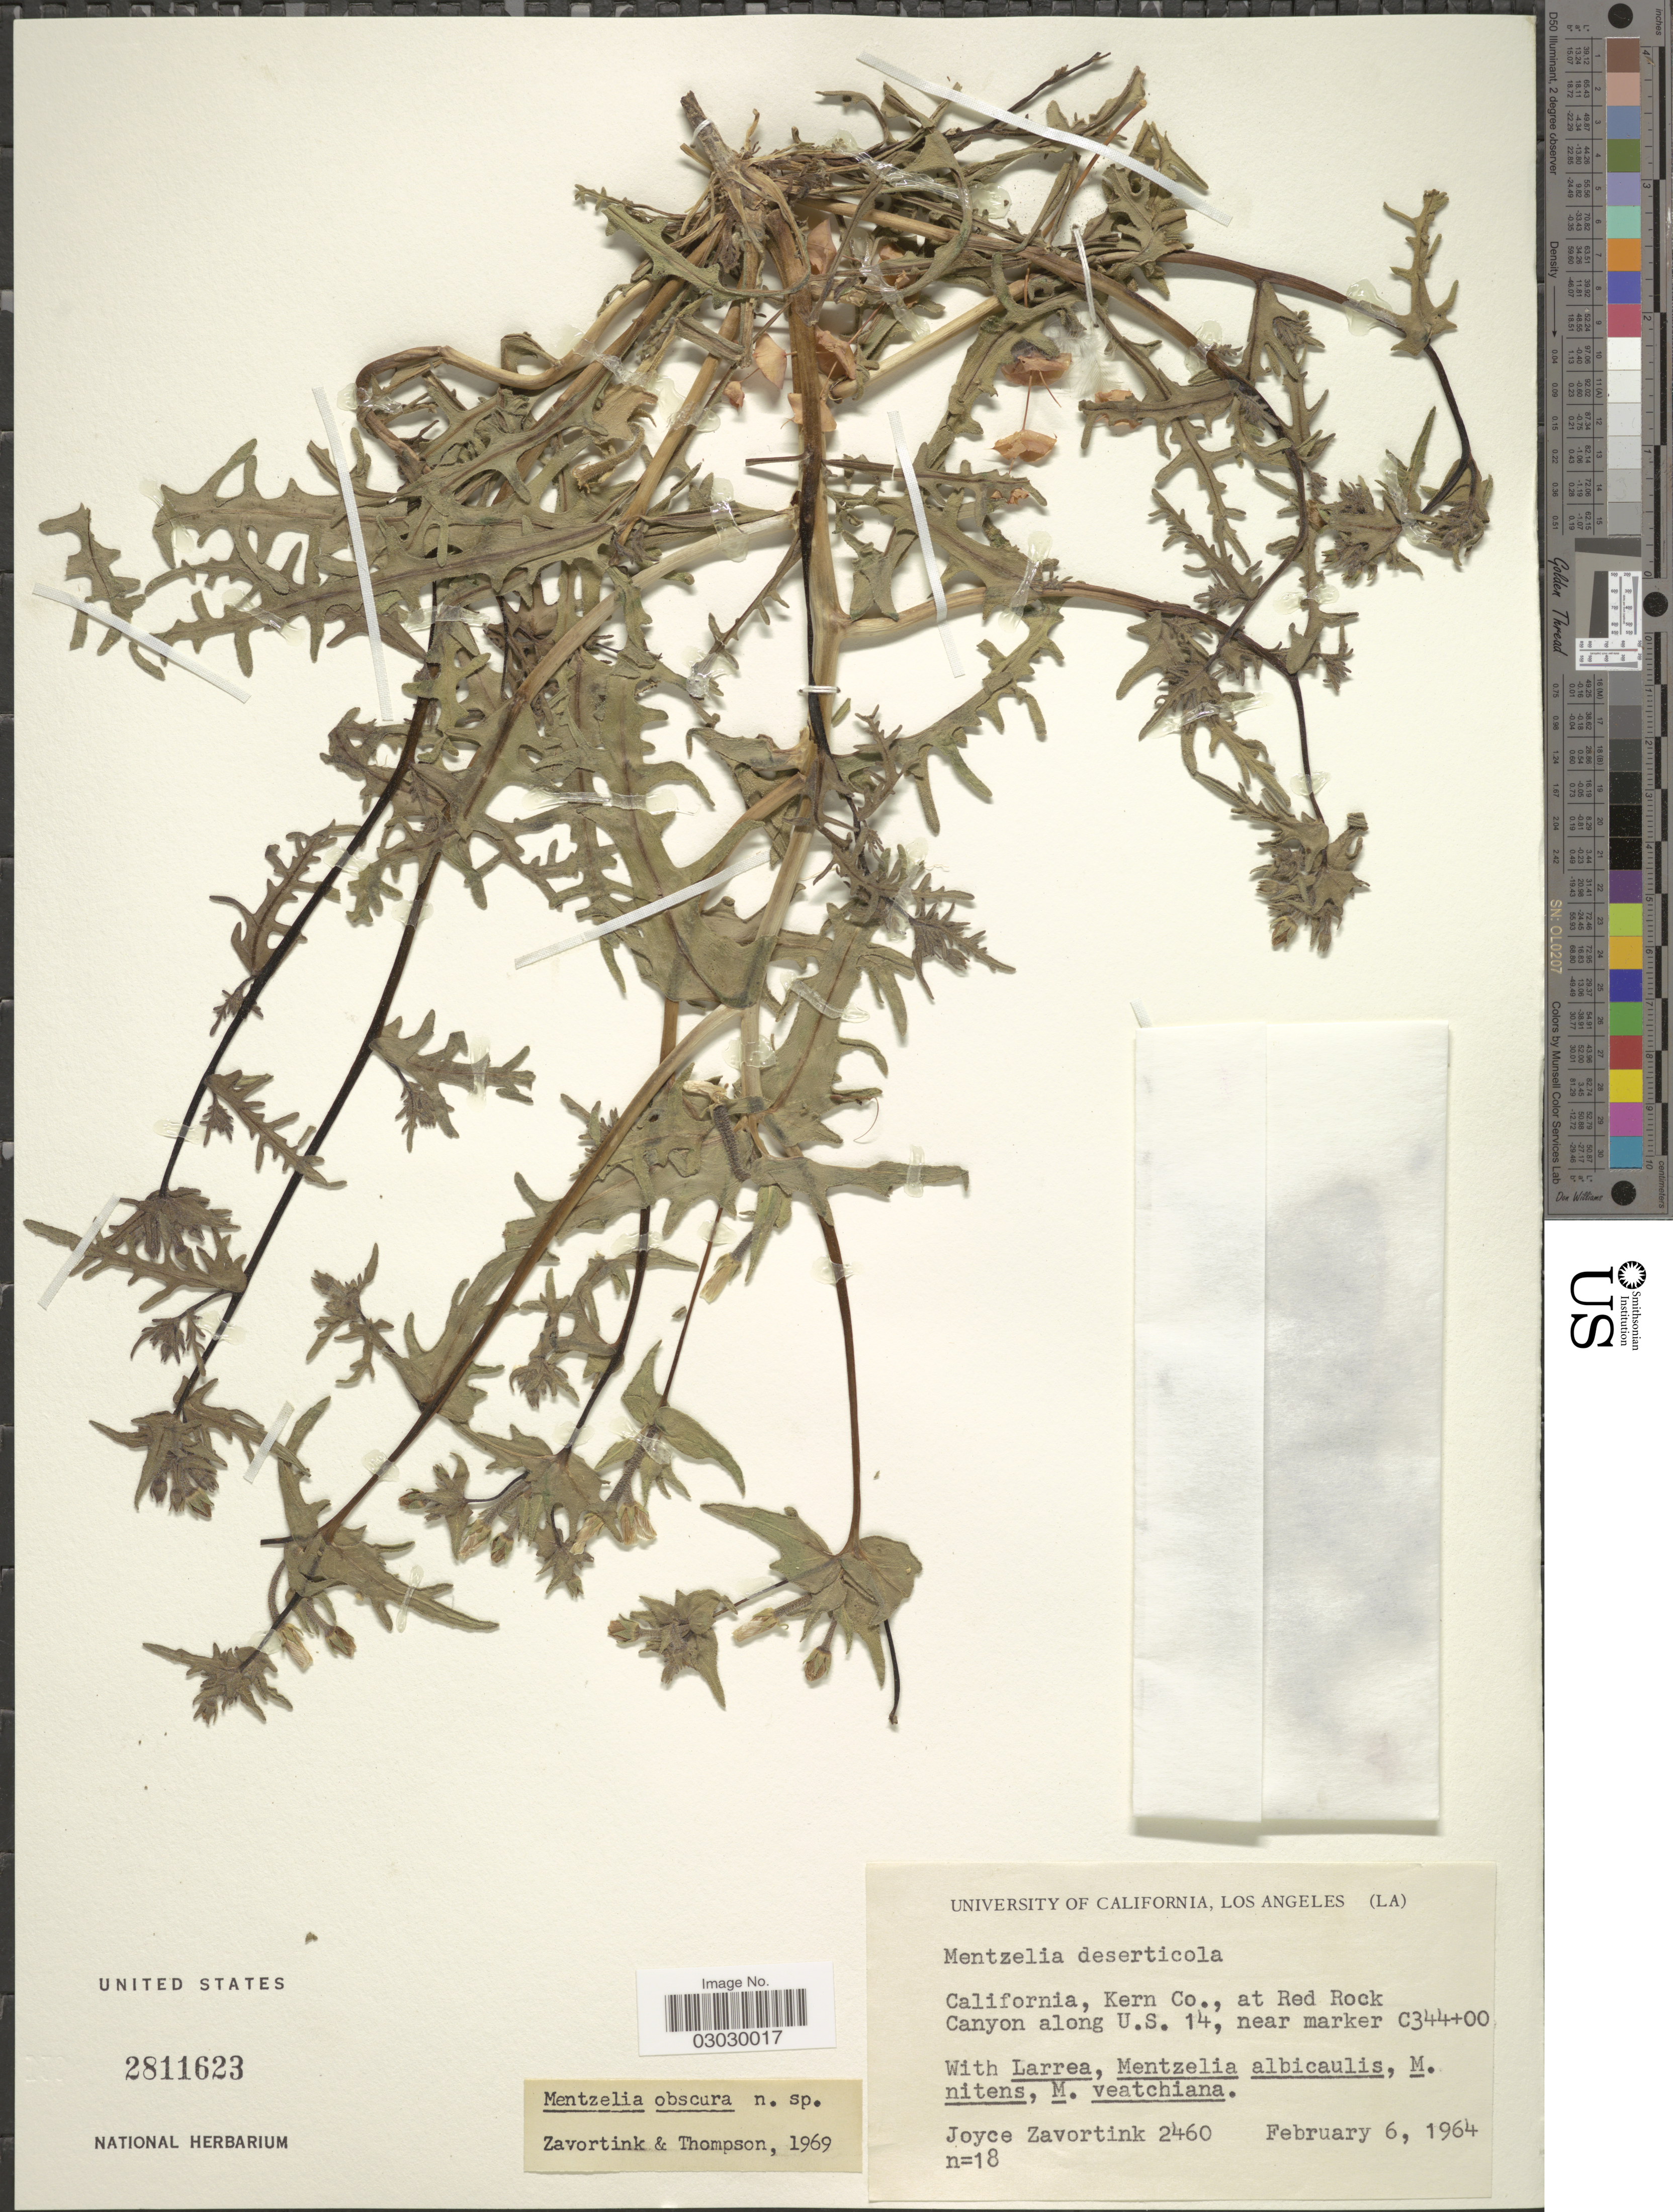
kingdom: Plantae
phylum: Tracheophyta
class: Magnoliopsida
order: Cornales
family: Loasaceae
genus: Mentzelia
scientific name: Mentzelia obscura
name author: H.J. Thomps. & J.E. Roberts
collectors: J. Zavortink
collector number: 2460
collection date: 1964-02-06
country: United States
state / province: California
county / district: Kern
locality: Kern Co., at Red Rock Canyon along U.S. 14, near marker C344+00.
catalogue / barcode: US 2811623